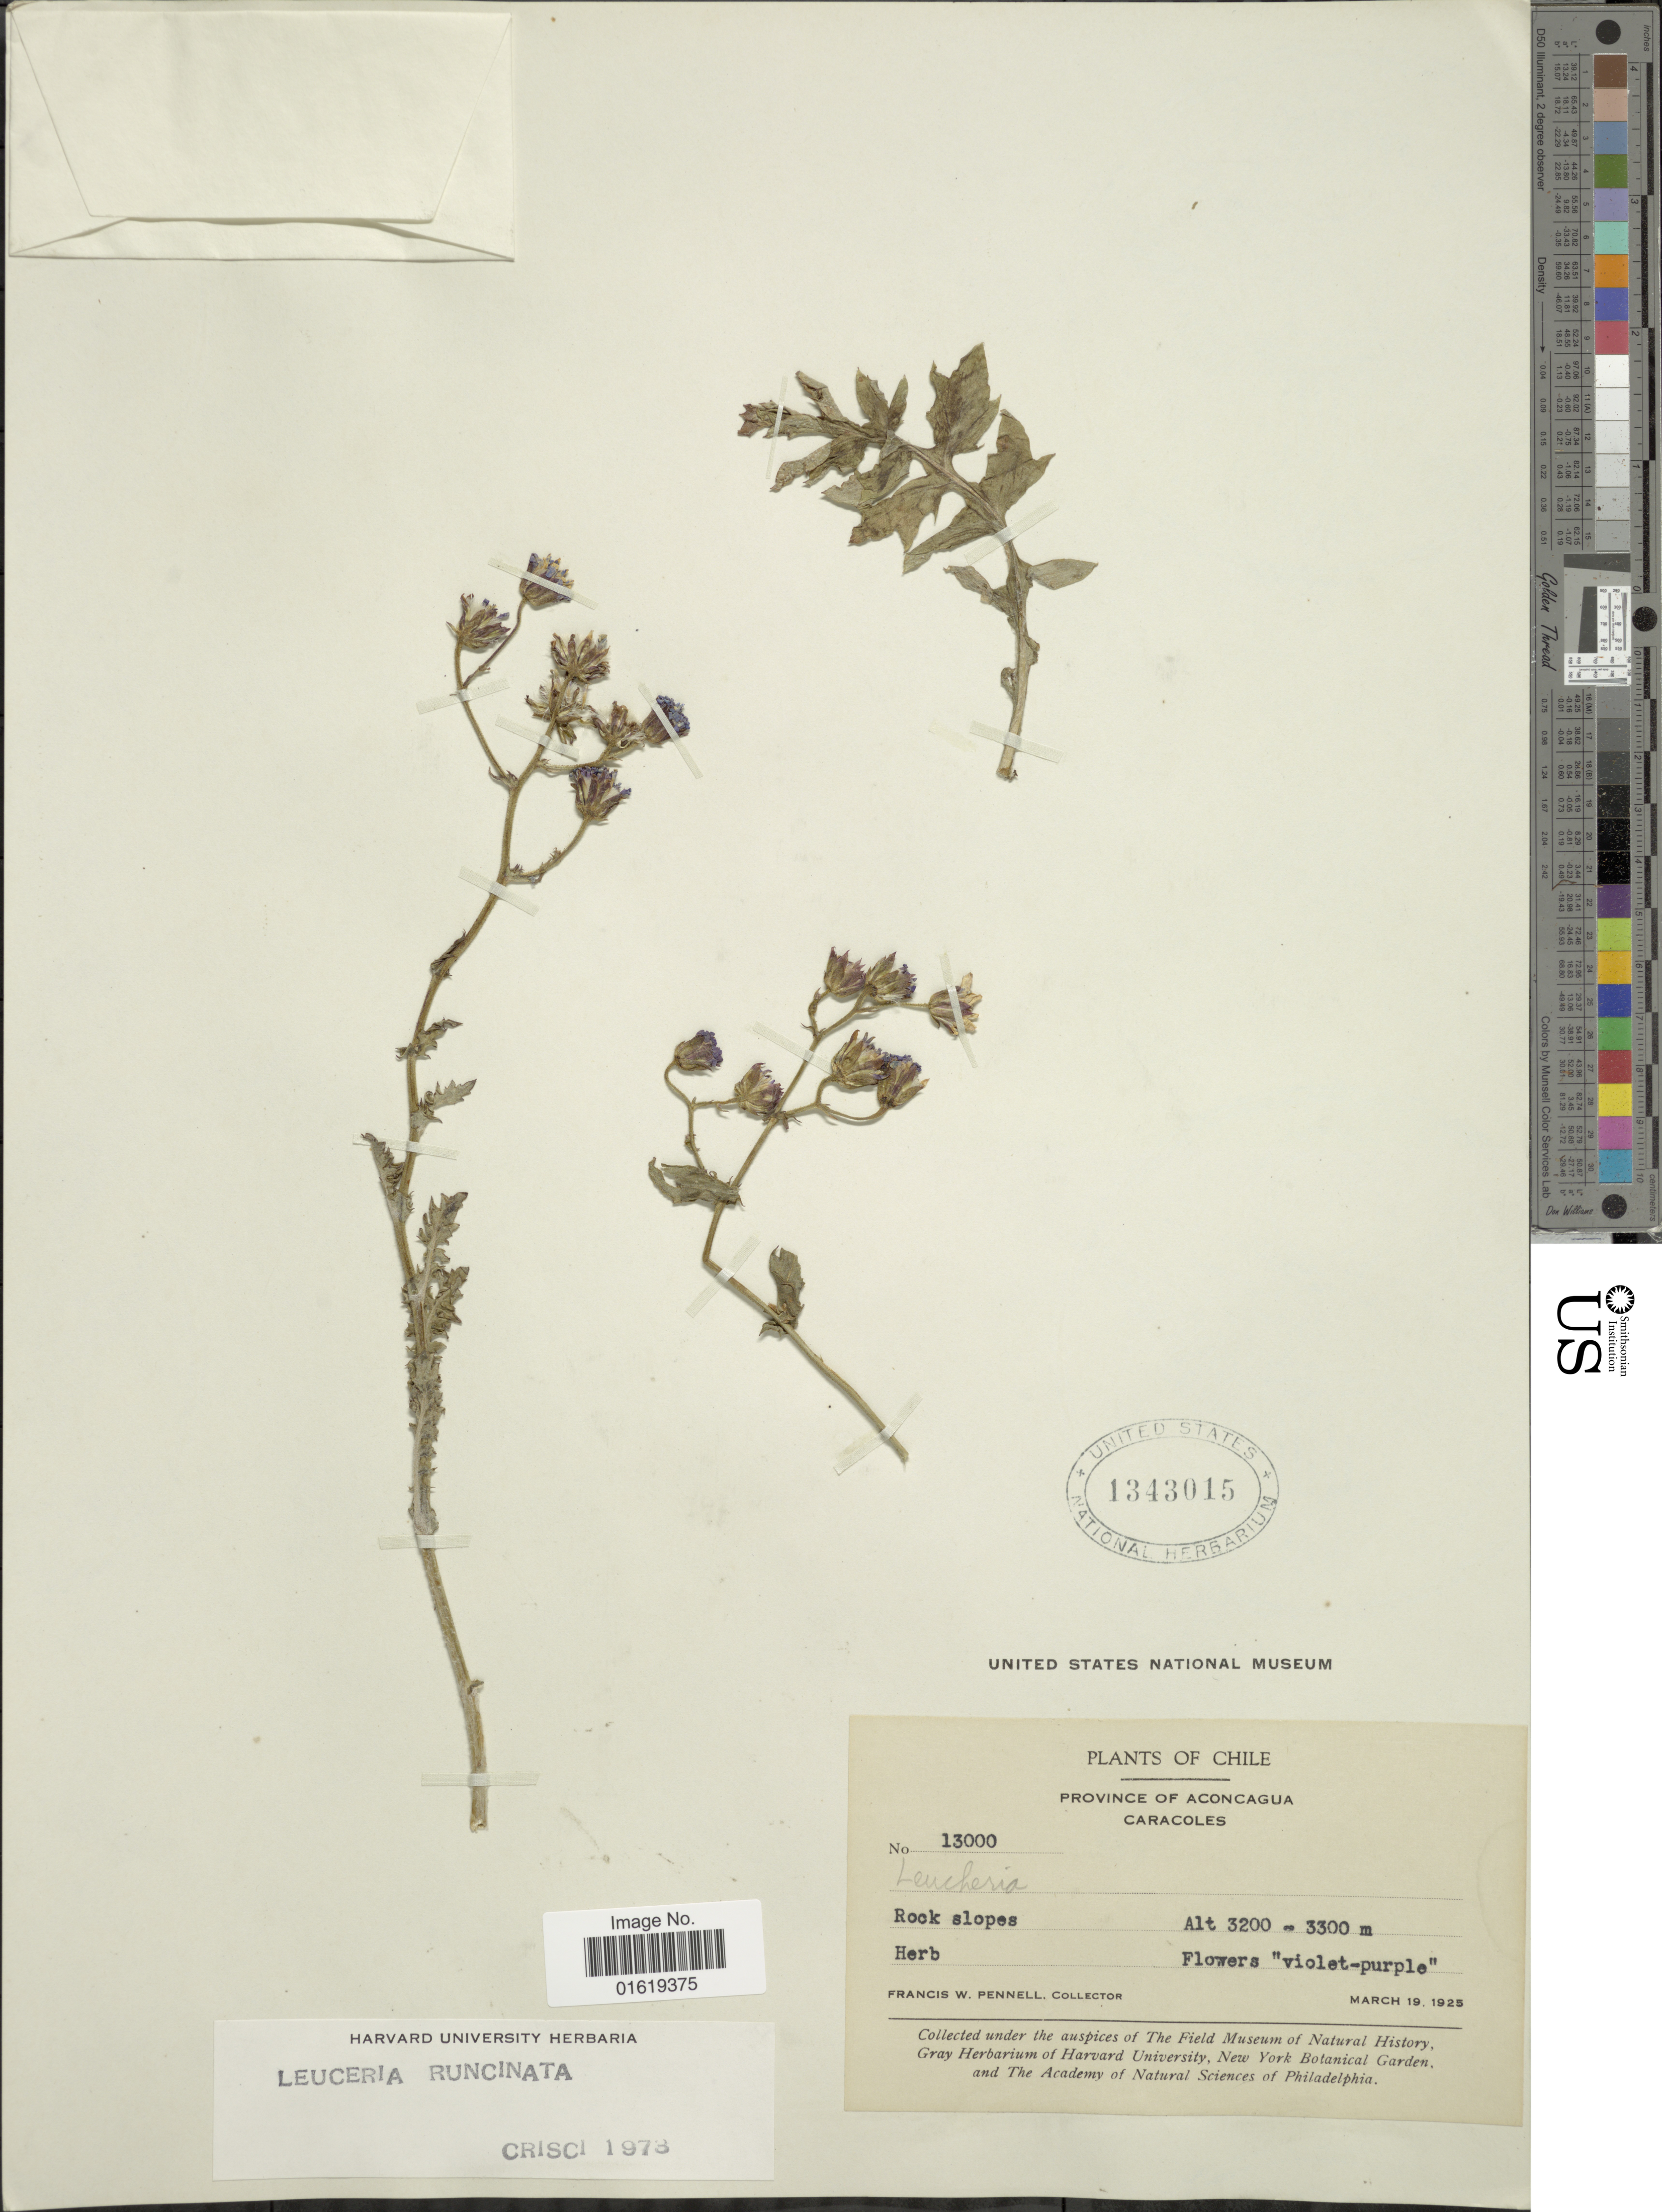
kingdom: Plantae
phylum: Tracheophyta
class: Magnoliopsida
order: Asterales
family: Asteraceae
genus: Leucheria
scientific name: Leucheria runcinata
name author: D. Don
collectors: F. W. Pennell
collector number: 13000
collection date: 1925-03-19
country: Chile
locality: Province of Aconcagua. Caracoles.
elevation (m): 3200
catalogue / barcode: US 1343015